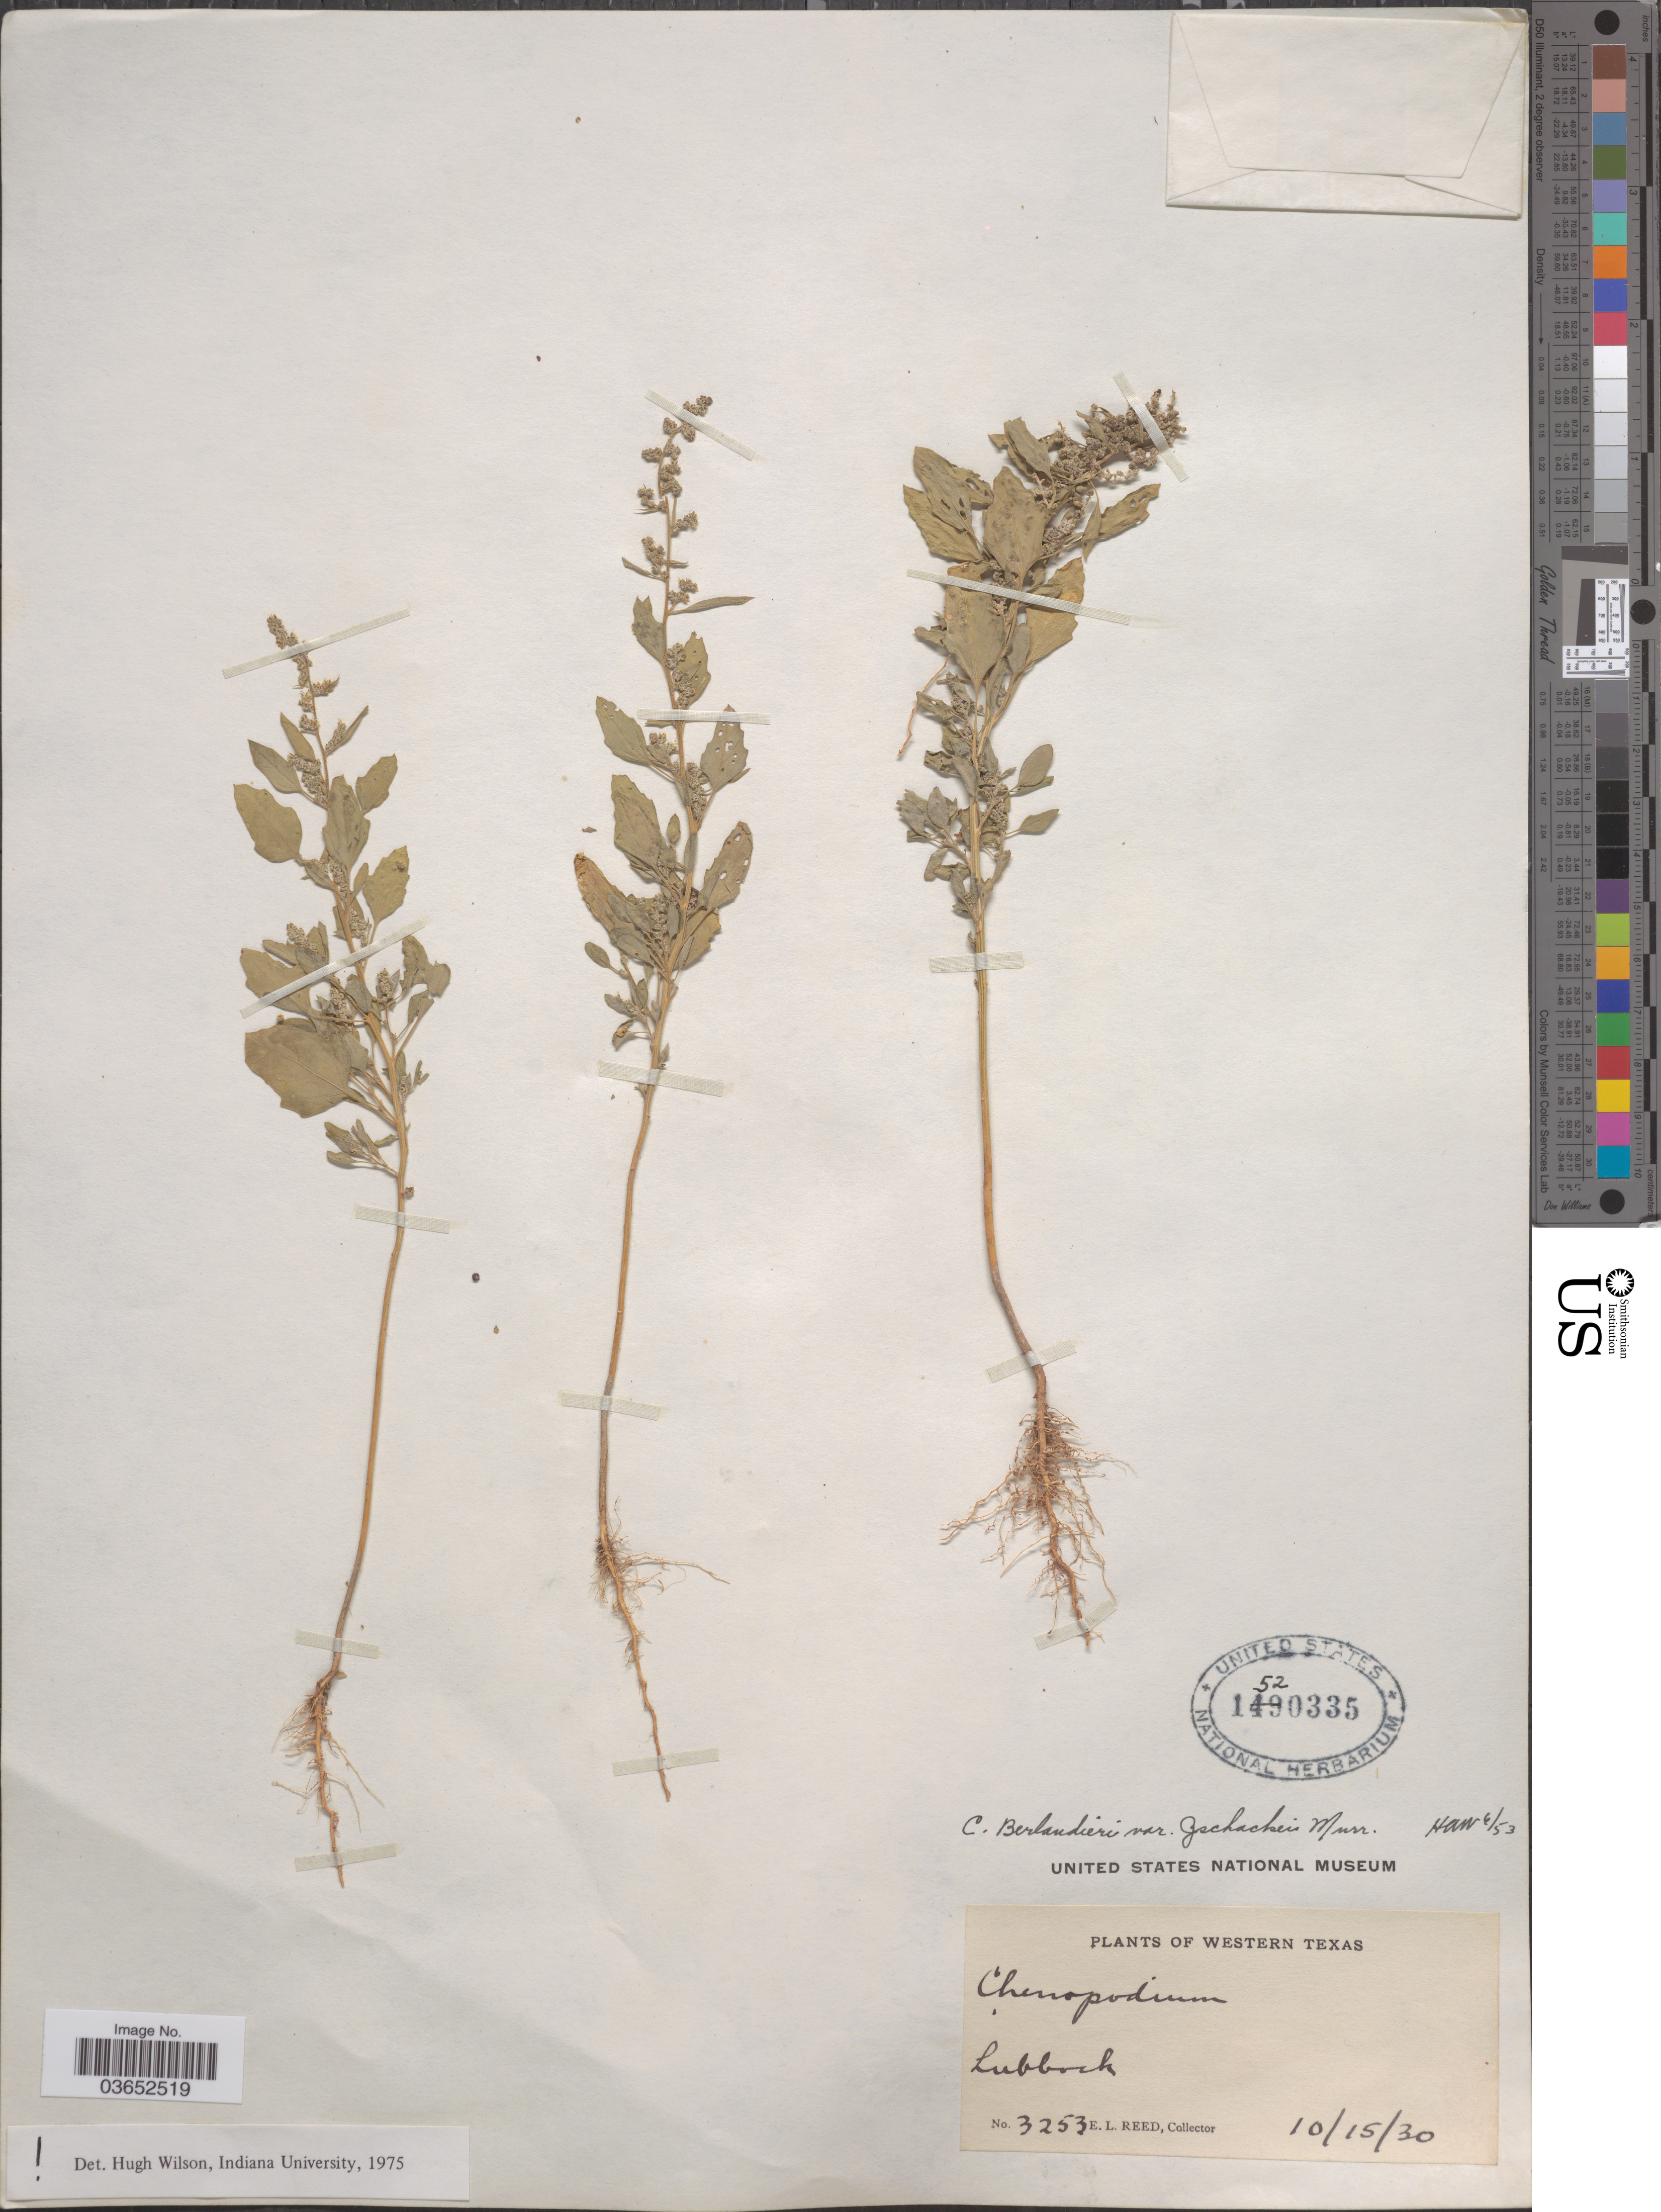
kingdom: Plantae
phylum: Tracheophyta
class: Magnoliopsida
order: Caryophyllales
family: Amaranthaceae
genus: Chenopodium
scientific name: Chenopodium berlandieri var. typicum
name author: A. Ludw. ex Graebn.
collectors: E. Reed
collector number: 3253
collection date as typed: Transcribed d/m/y: 15/10/30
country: United States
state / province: Texas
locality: Western Texas. Lubbock.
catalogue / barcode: US 1520335